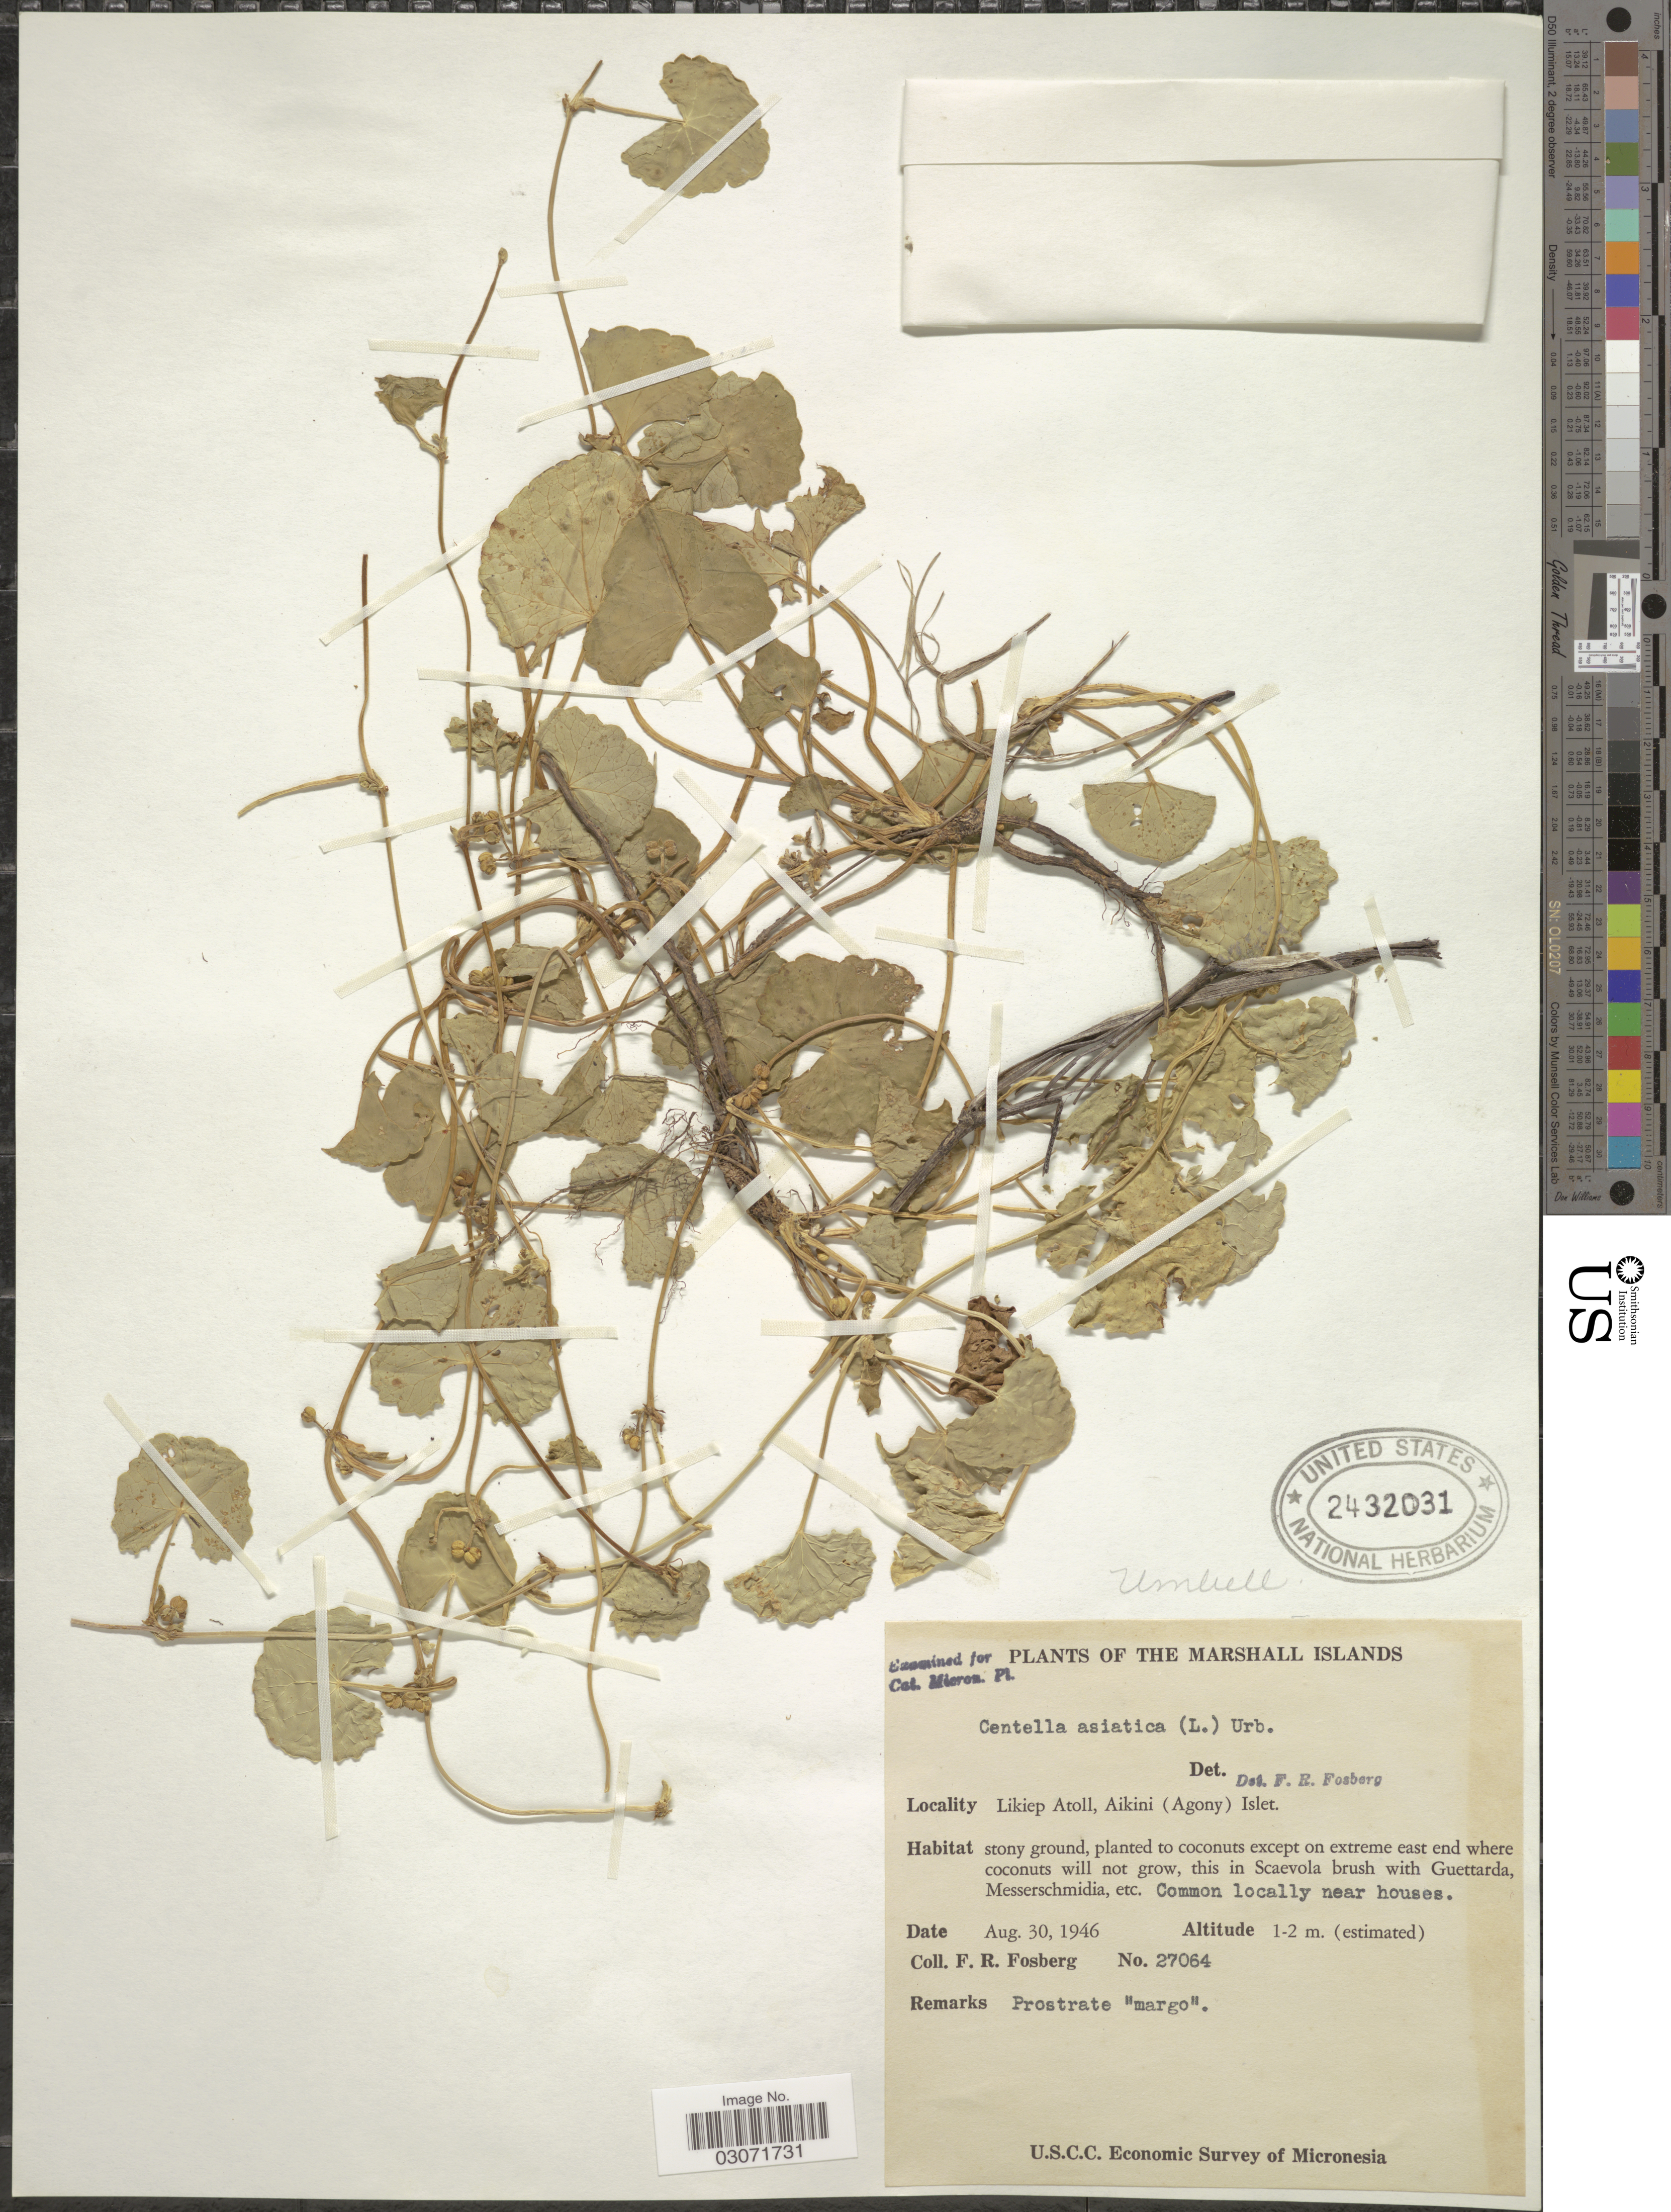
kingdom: Plantae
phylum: Tracheophyta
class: Magnoliopsida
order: Apiales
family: Apiaceae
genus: Centella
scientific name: Centella asiatica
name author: (L.) Urb.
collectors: F. R. Fosberg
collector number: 27064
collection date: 1946-08-30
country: Marshall Islands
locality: Likiep Atoll, Aikini (Agony) Islet.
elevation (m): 1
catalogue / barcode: US 2432031